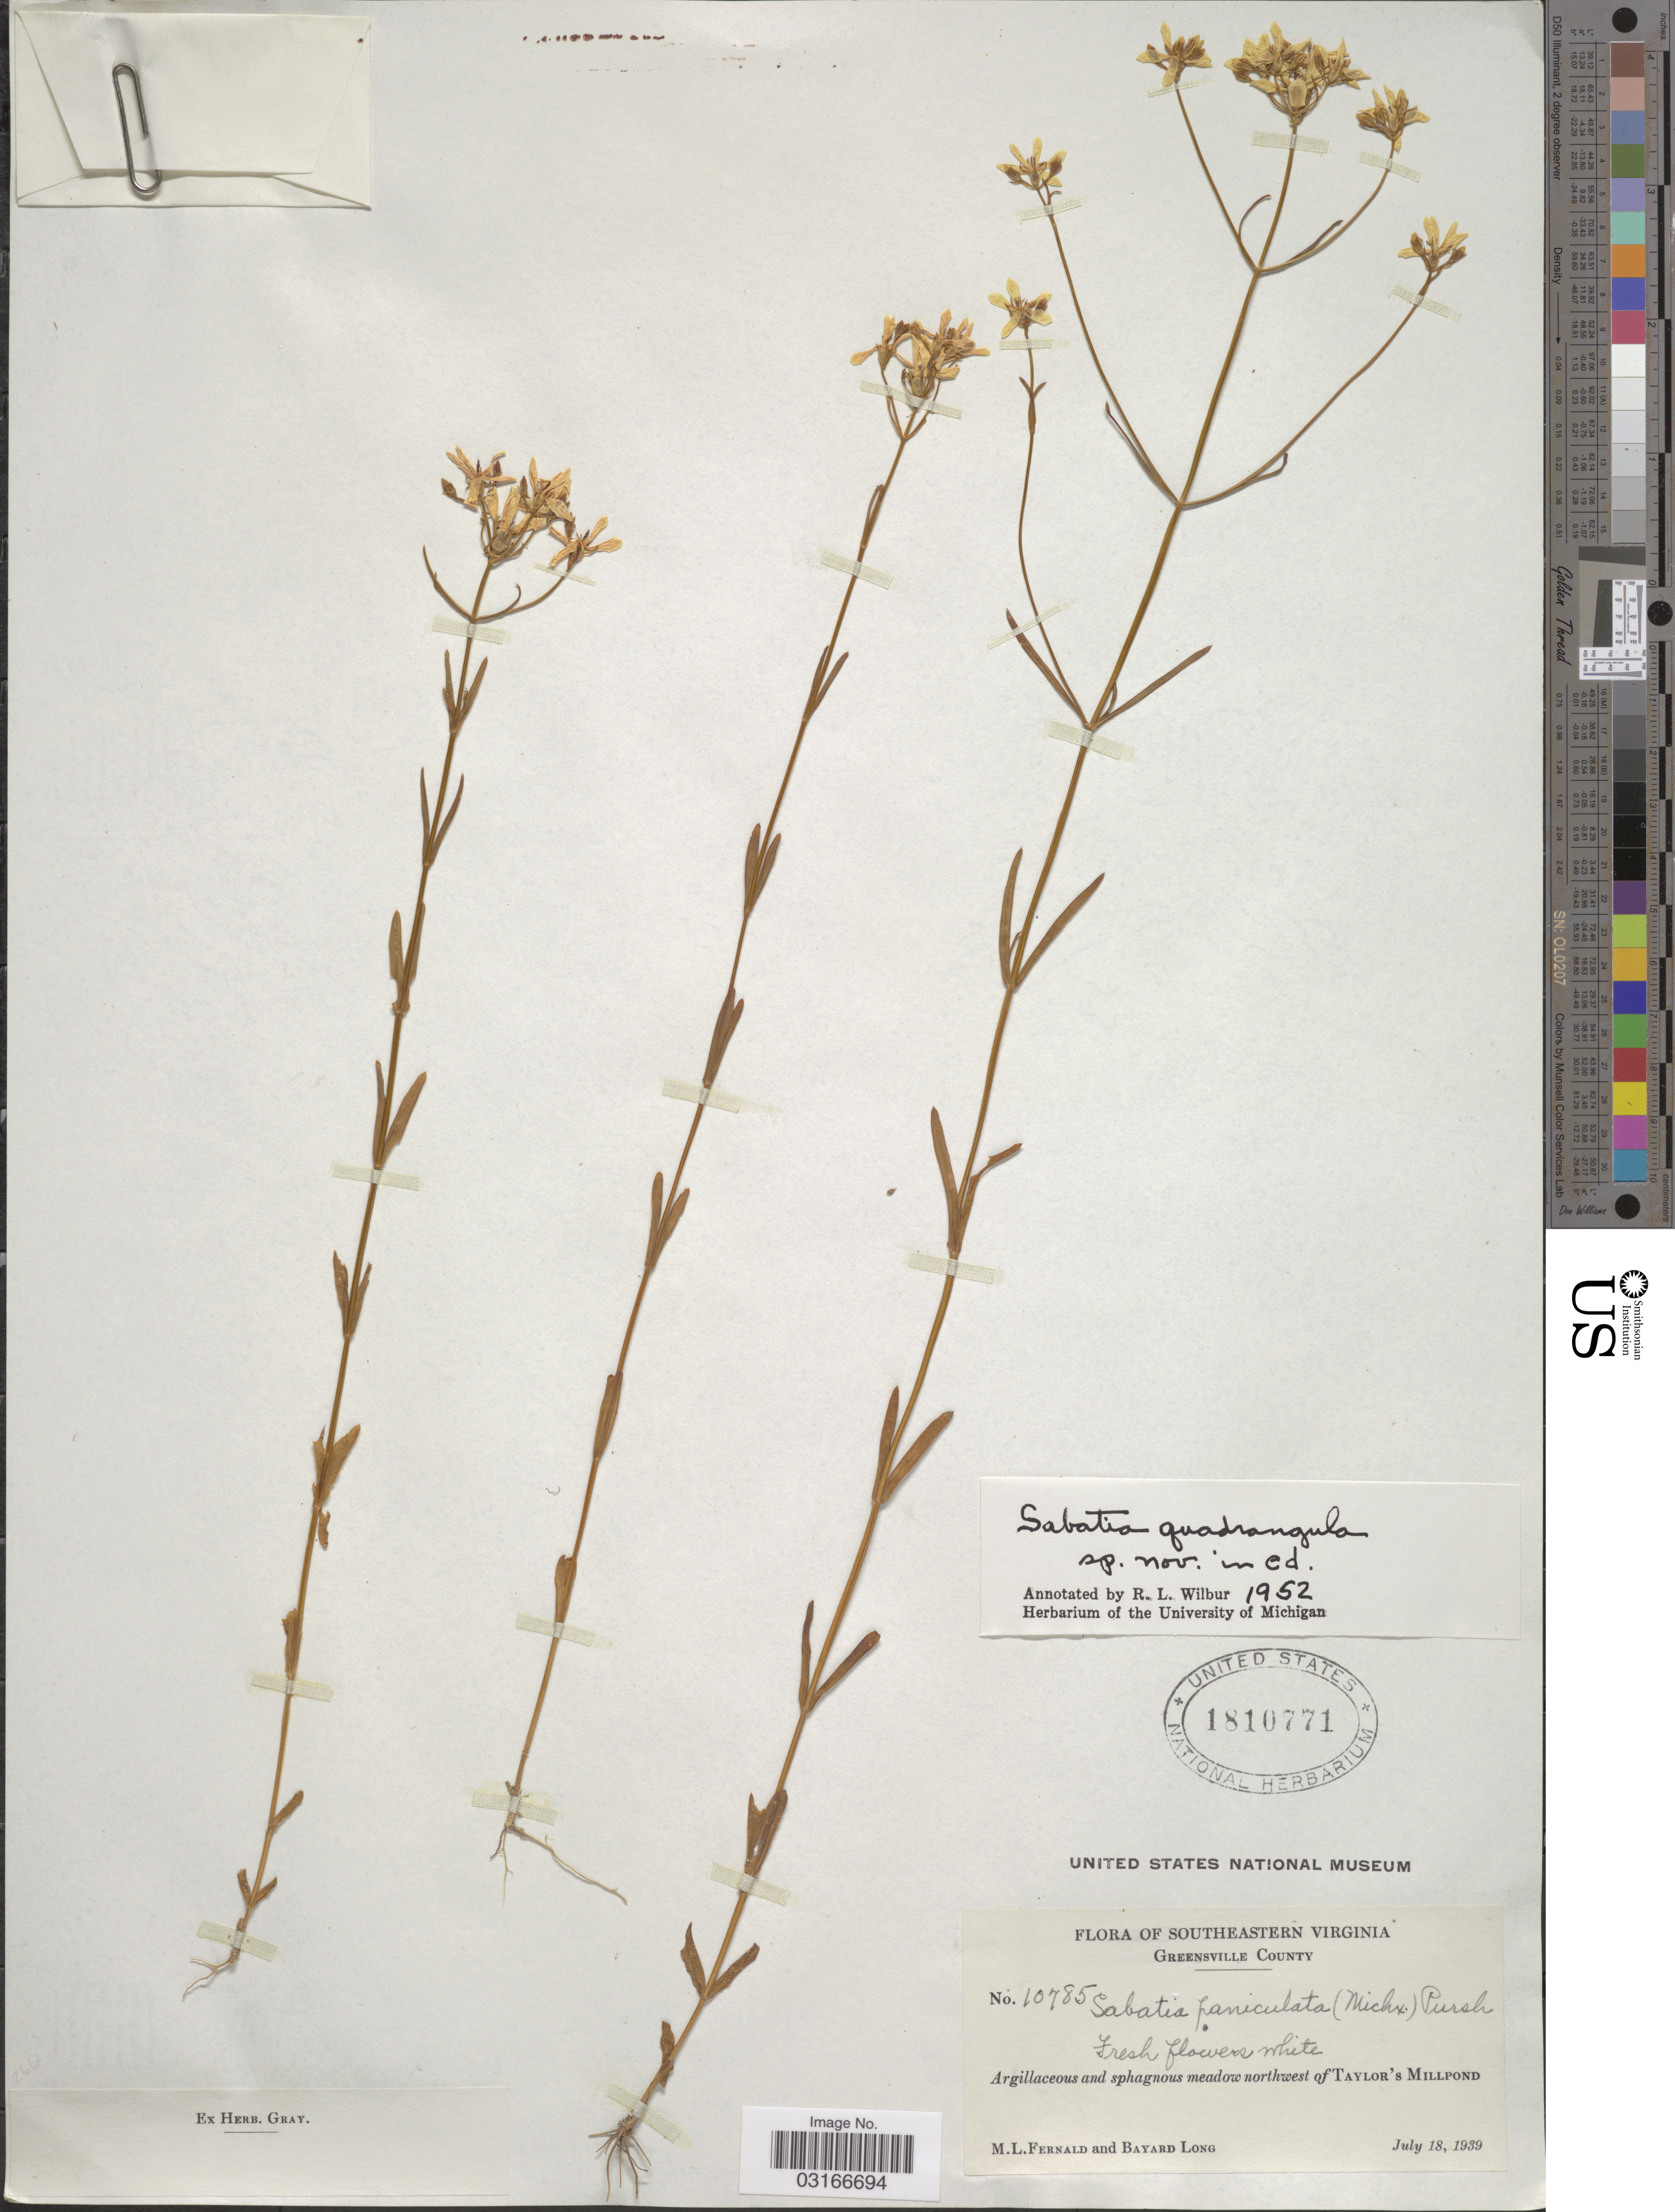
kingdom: Plantae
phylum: Tracheophyta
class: Magnoliopsida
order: Gentianales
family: Gentianaceae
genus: Sabatia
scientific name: Sabatia quadrangula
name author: Wilbur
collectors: M. L. Fernald & B. Long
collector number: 10785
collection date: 1939-07-18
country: United States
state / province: Virginia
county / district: Greensville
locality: Southeastern Virginia. Greensville County. Agrillaceous and sphagnous meadows northwest of Taylor's Millpond.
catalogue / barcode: US 1810771